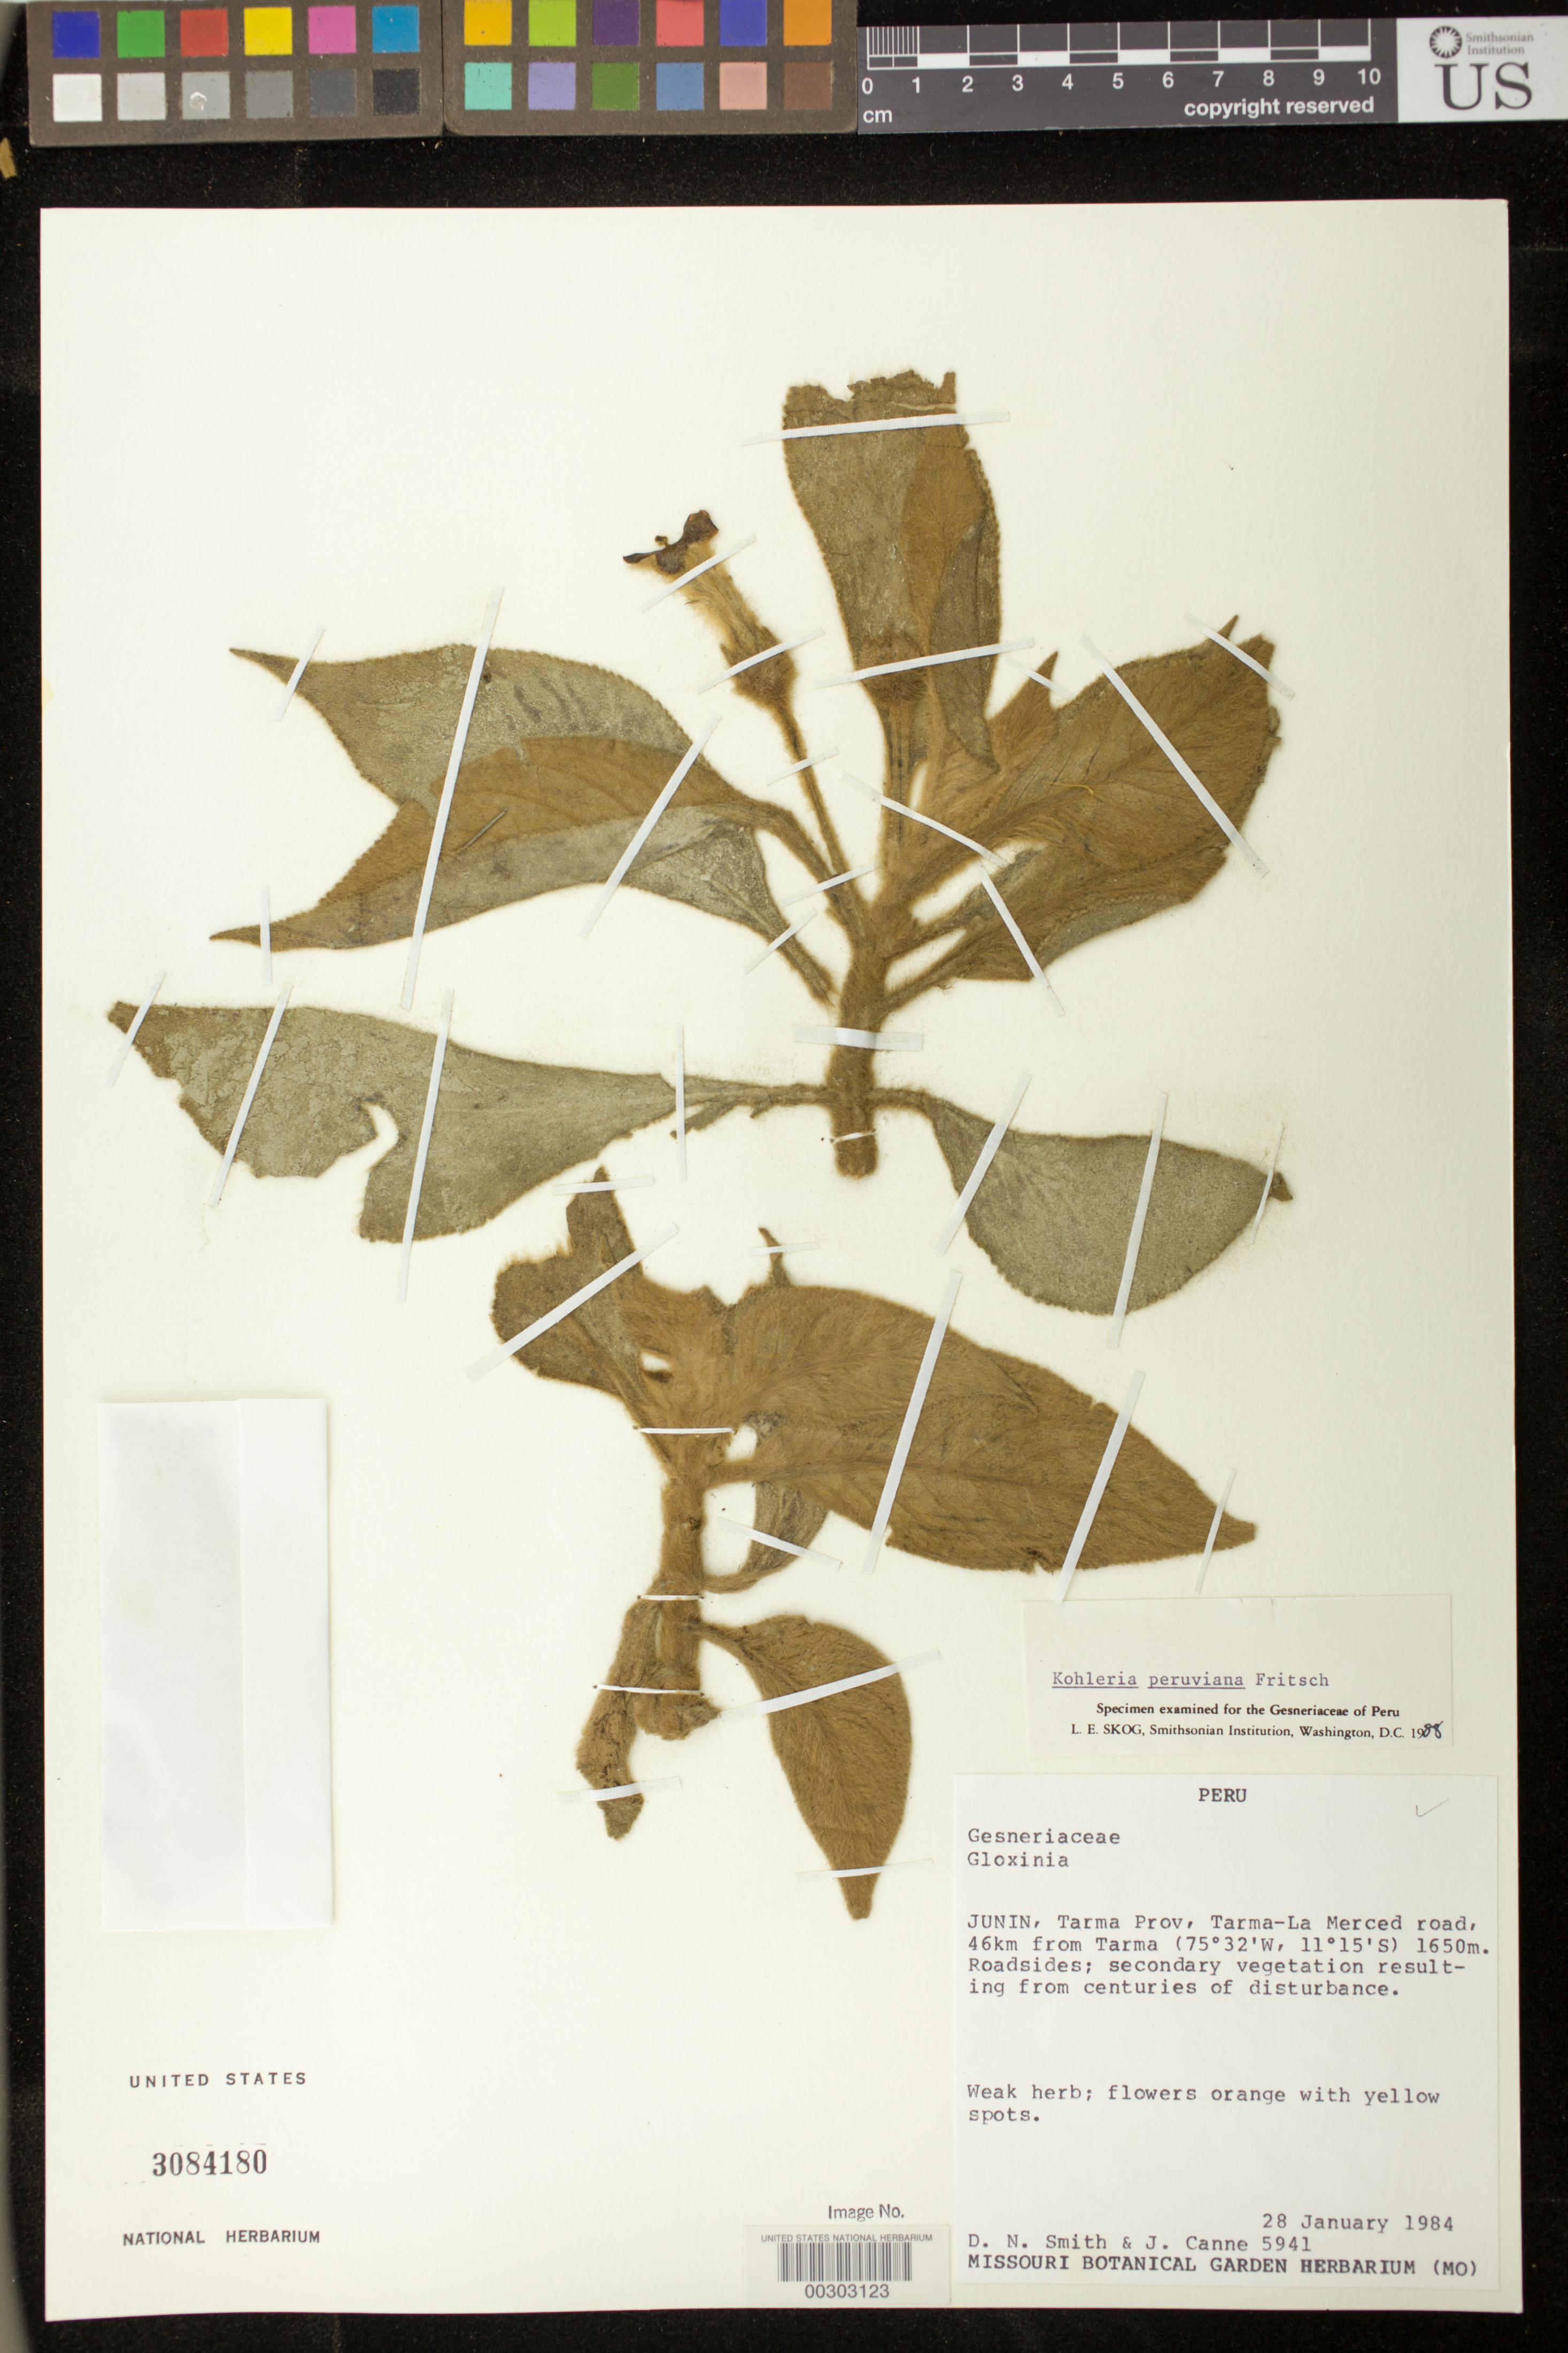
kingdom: Plantae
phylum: Tracheophyta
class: Magnoliopsida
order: Lamiales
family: Gesneriaceae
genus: Kohleria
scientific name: Kohleria peruviana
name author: Fritsch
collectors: D. Smith & J. M. Canne-Hilliker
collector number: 5941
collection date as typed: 28 Jan 1984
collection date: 1984-01-28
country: Peru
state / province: Junín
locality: Prov. Tarma; Tarma - La Merced road, 46 km from Tarma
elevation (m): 1650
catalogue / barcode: US 3084180